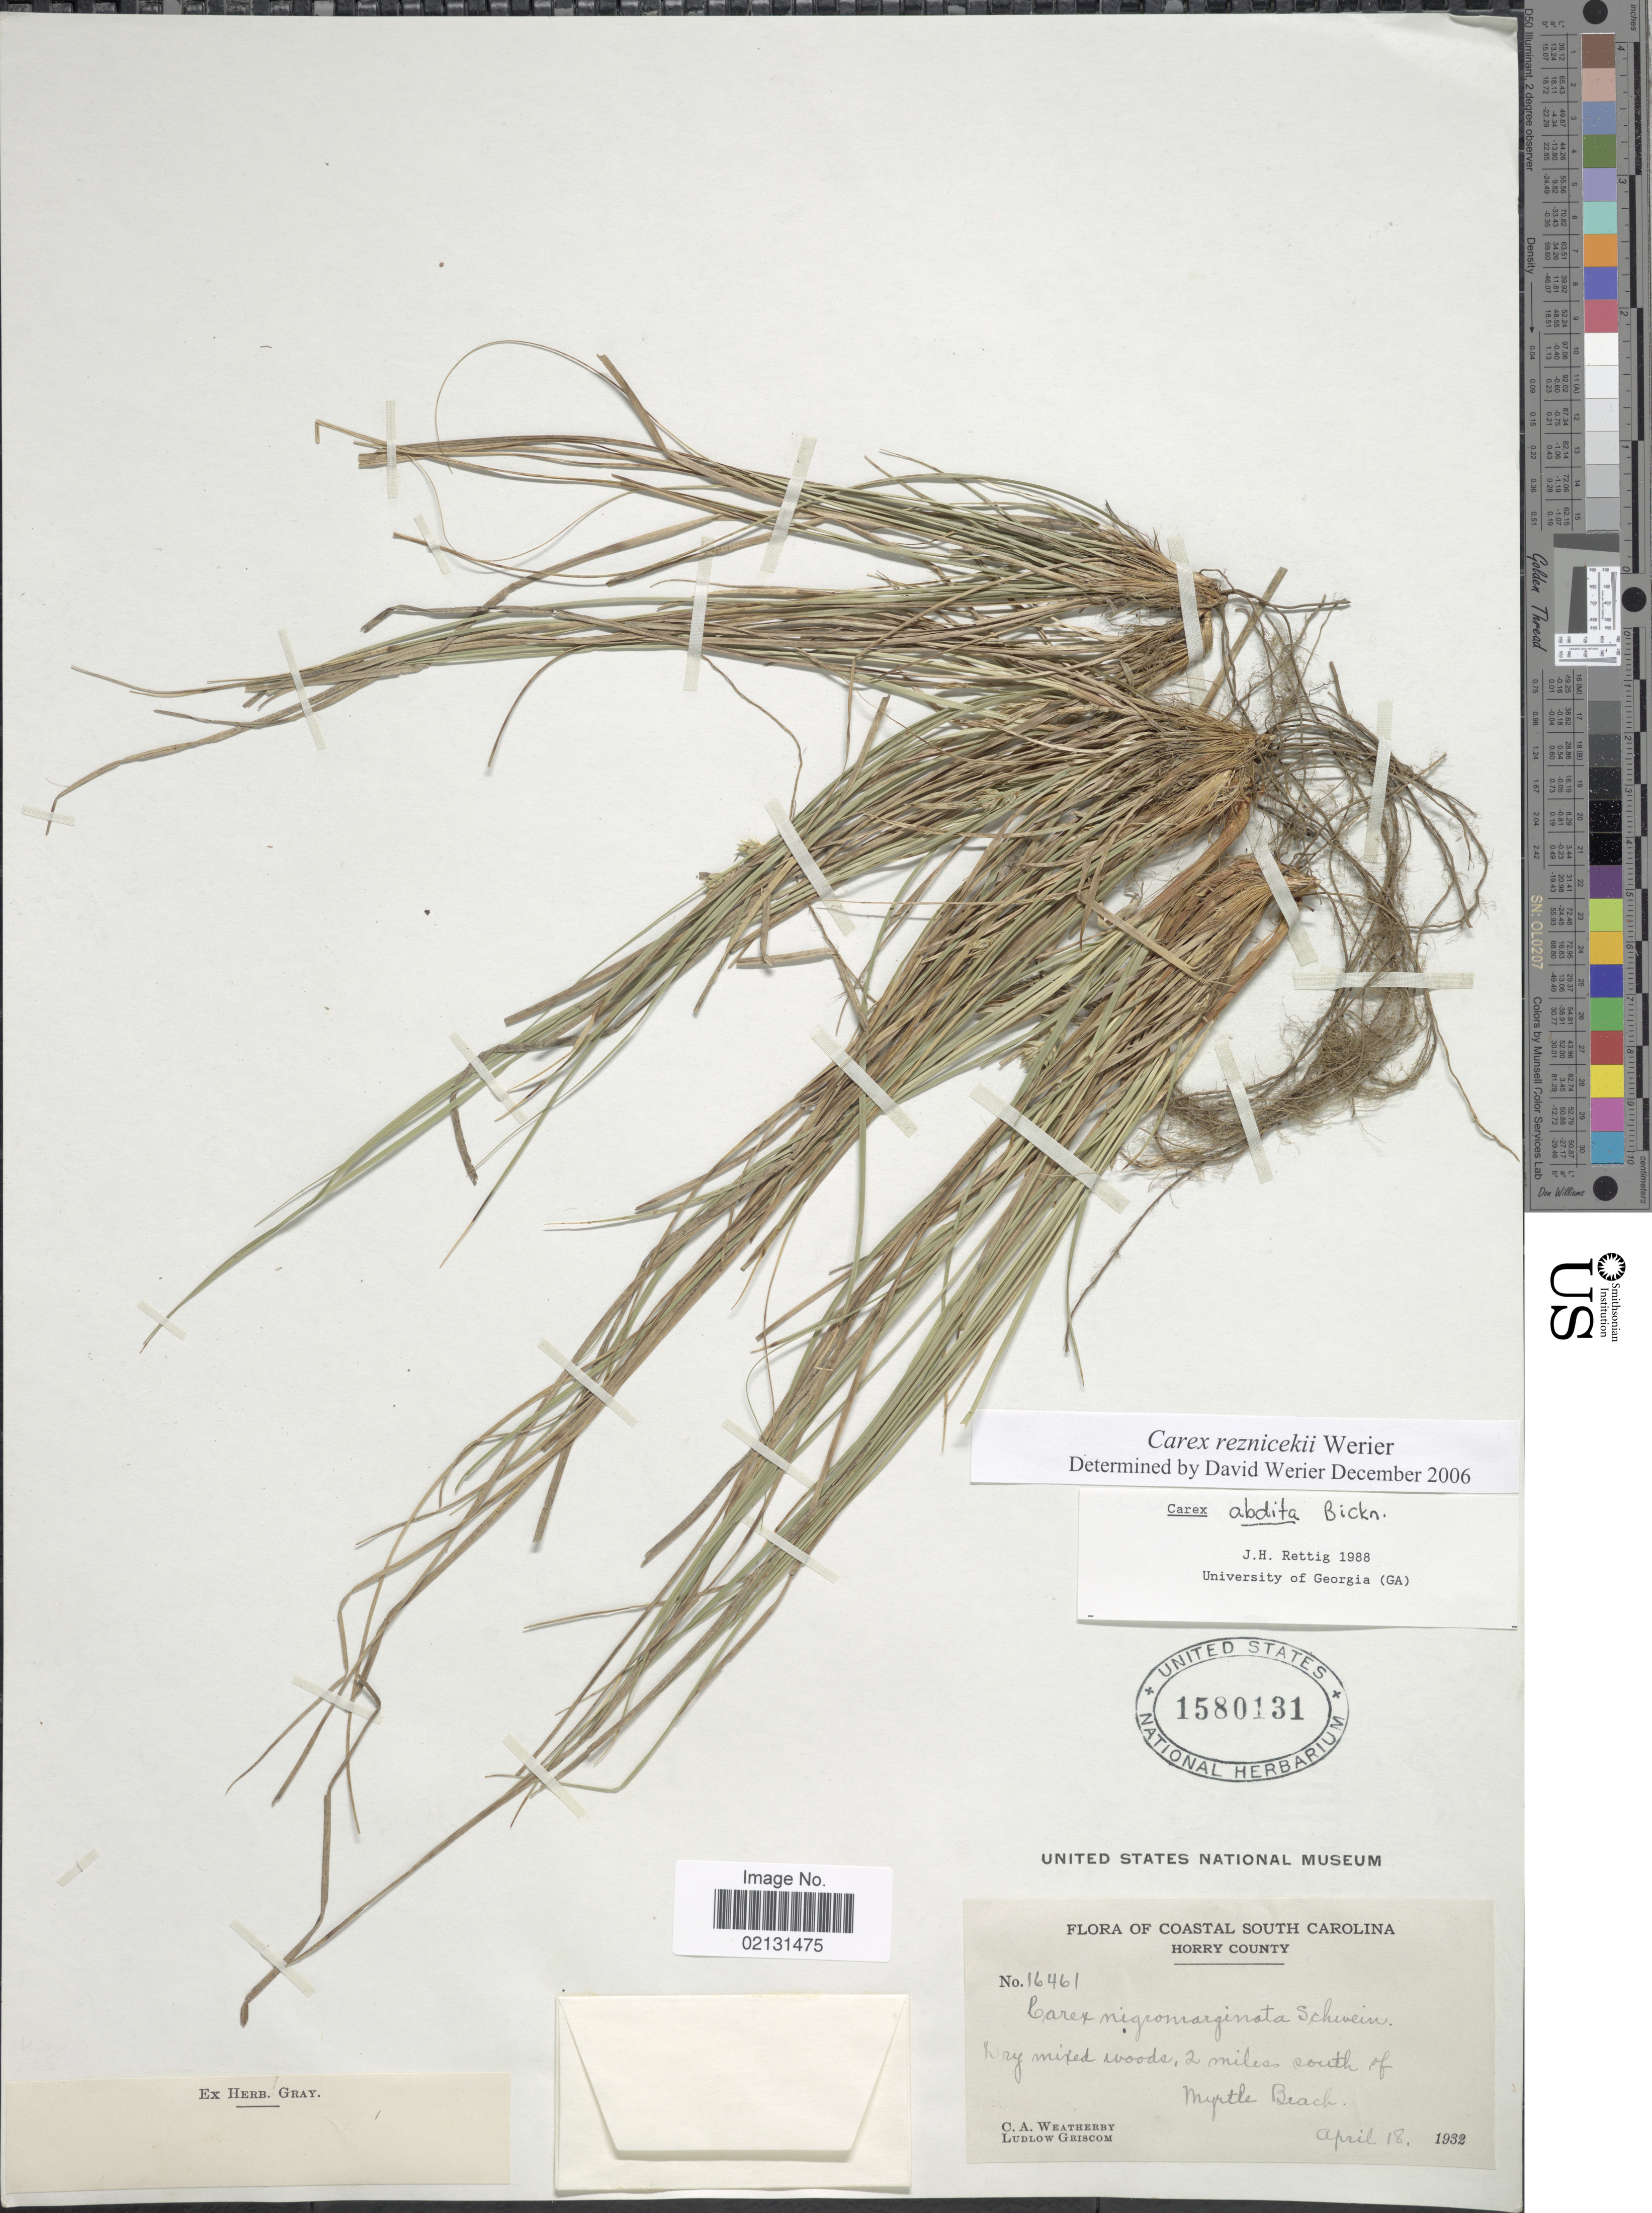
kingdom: Plantae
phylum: Tracheophyta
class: Liliopsida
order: Poales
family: Cyperaceae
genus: Carex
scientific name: Carex reznicekii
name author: Werier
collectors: C. A. Weatherby & L. Griscom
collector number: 16461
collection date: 1932-04-18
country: United States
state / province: South Carolina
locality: Coastal South Carolina, 2 miles south of Myrtle Beach.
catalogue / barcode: US 1580131